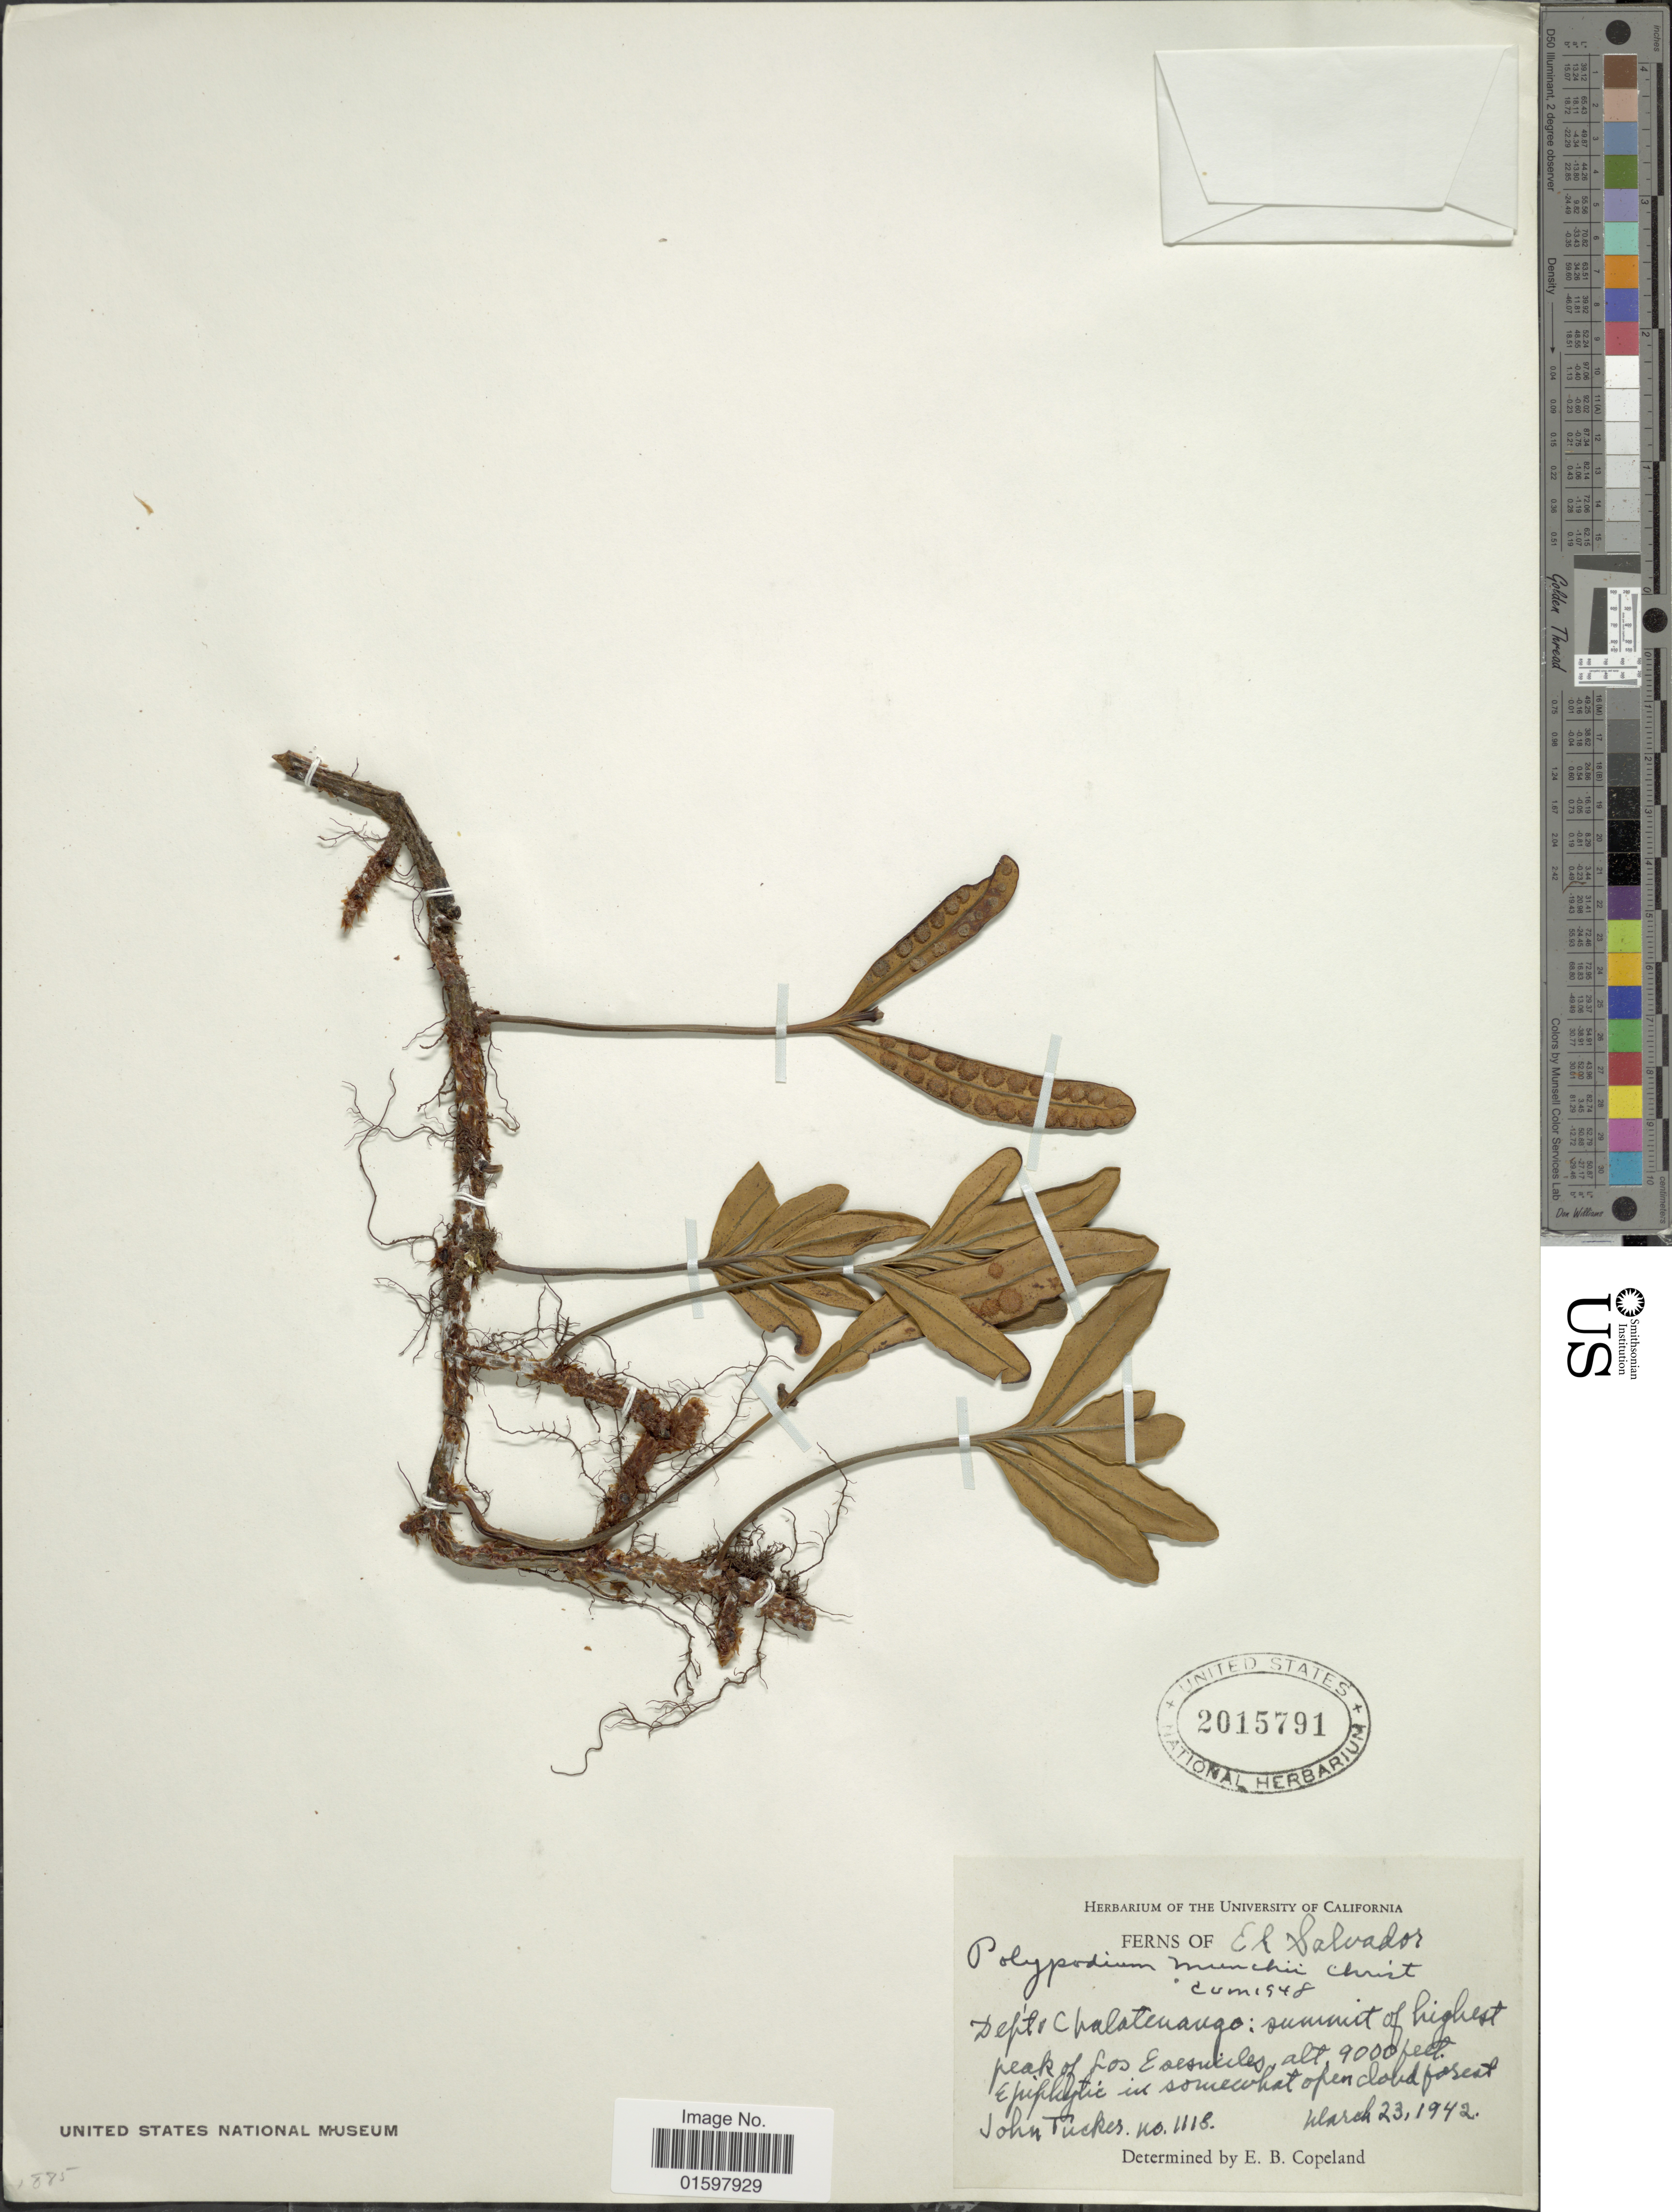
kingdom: Plantae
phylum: Tracheophyta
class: Polypodiopsida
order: Polypodiales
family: Polypodiaceae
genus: Pleopeltis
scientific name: Pleopeltis muenchii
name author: (Christ) A.R. Sm.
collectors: J. Tucker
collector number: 1118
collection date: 1942-03-23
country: El Salvador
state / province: Chalatenango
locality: Depto Chalatenango: summit of highest peak of Los Esesmiles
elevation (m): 2743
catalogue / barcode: US 2015791